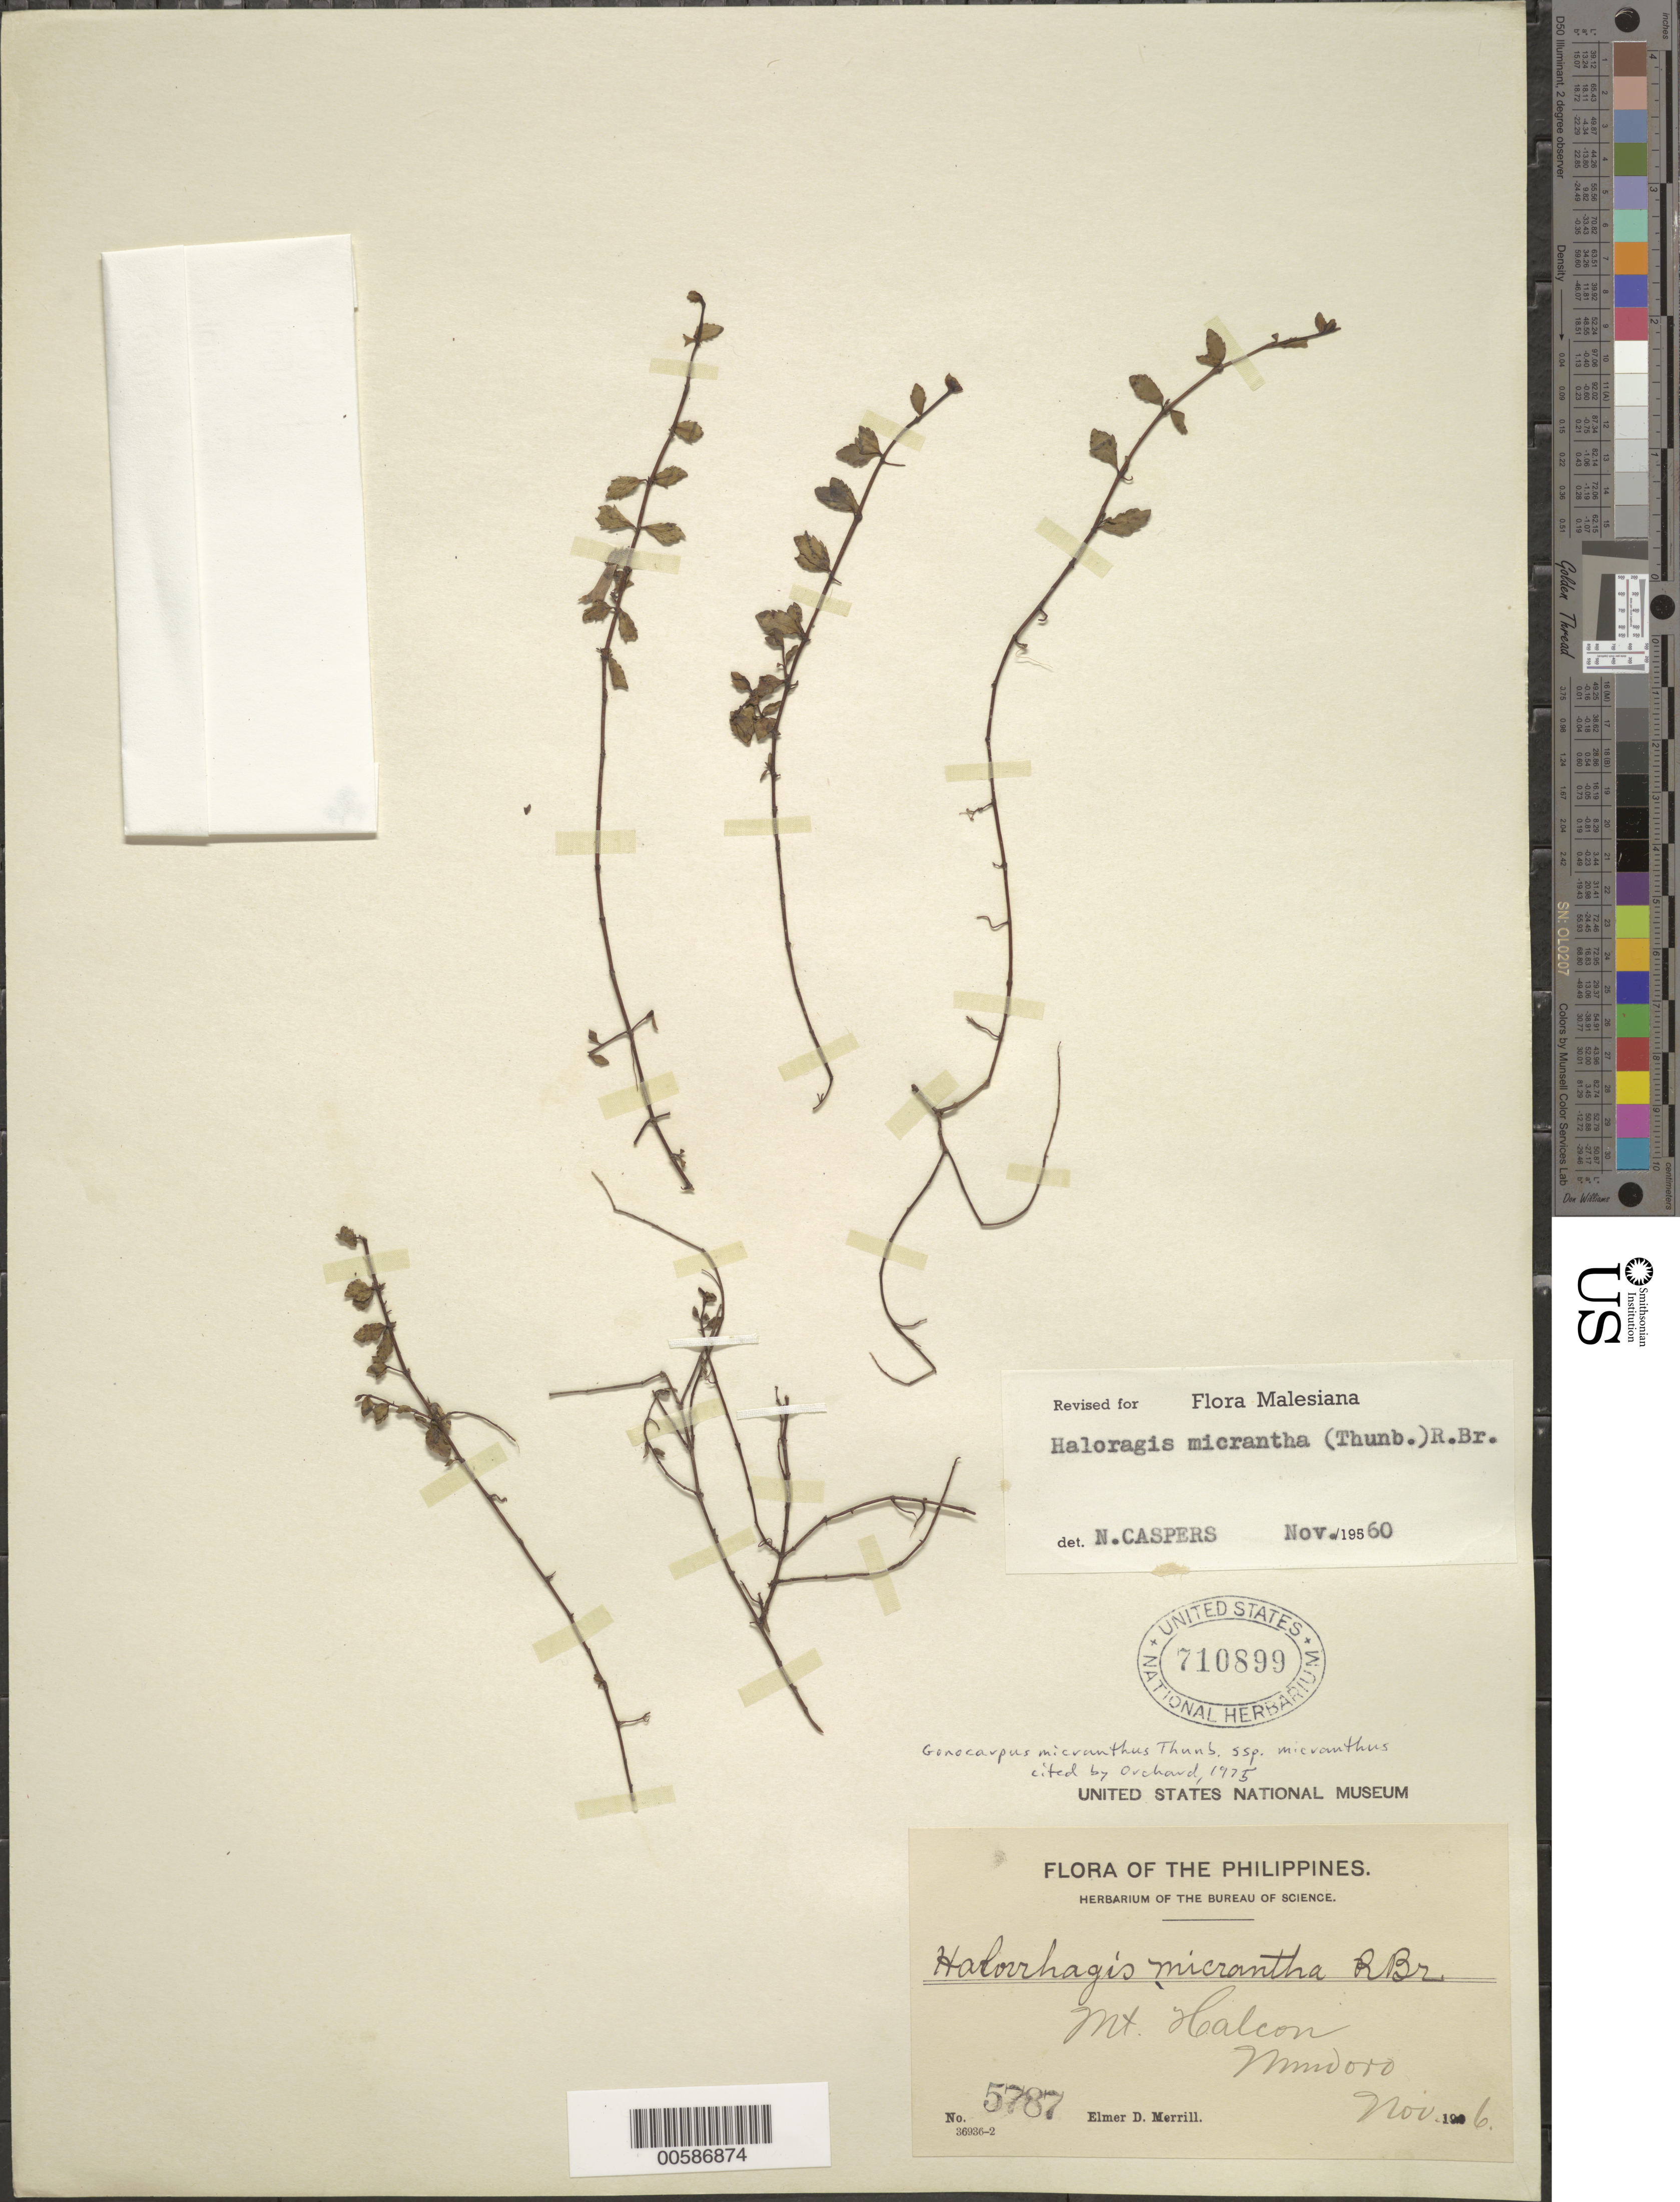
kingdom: Plantae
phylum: Tracheophyta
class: Magnoliopsida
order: Saxifragales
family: Haloragaceae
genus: Gonocarpus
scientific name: Gonocarpus micranthus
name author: Thunb.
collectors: E. D. Merrill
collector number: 5787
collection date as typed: Nov 1906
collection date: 1906-11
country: Philippines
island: Mindoro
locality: Mt. Halcon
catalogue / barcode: US 710899